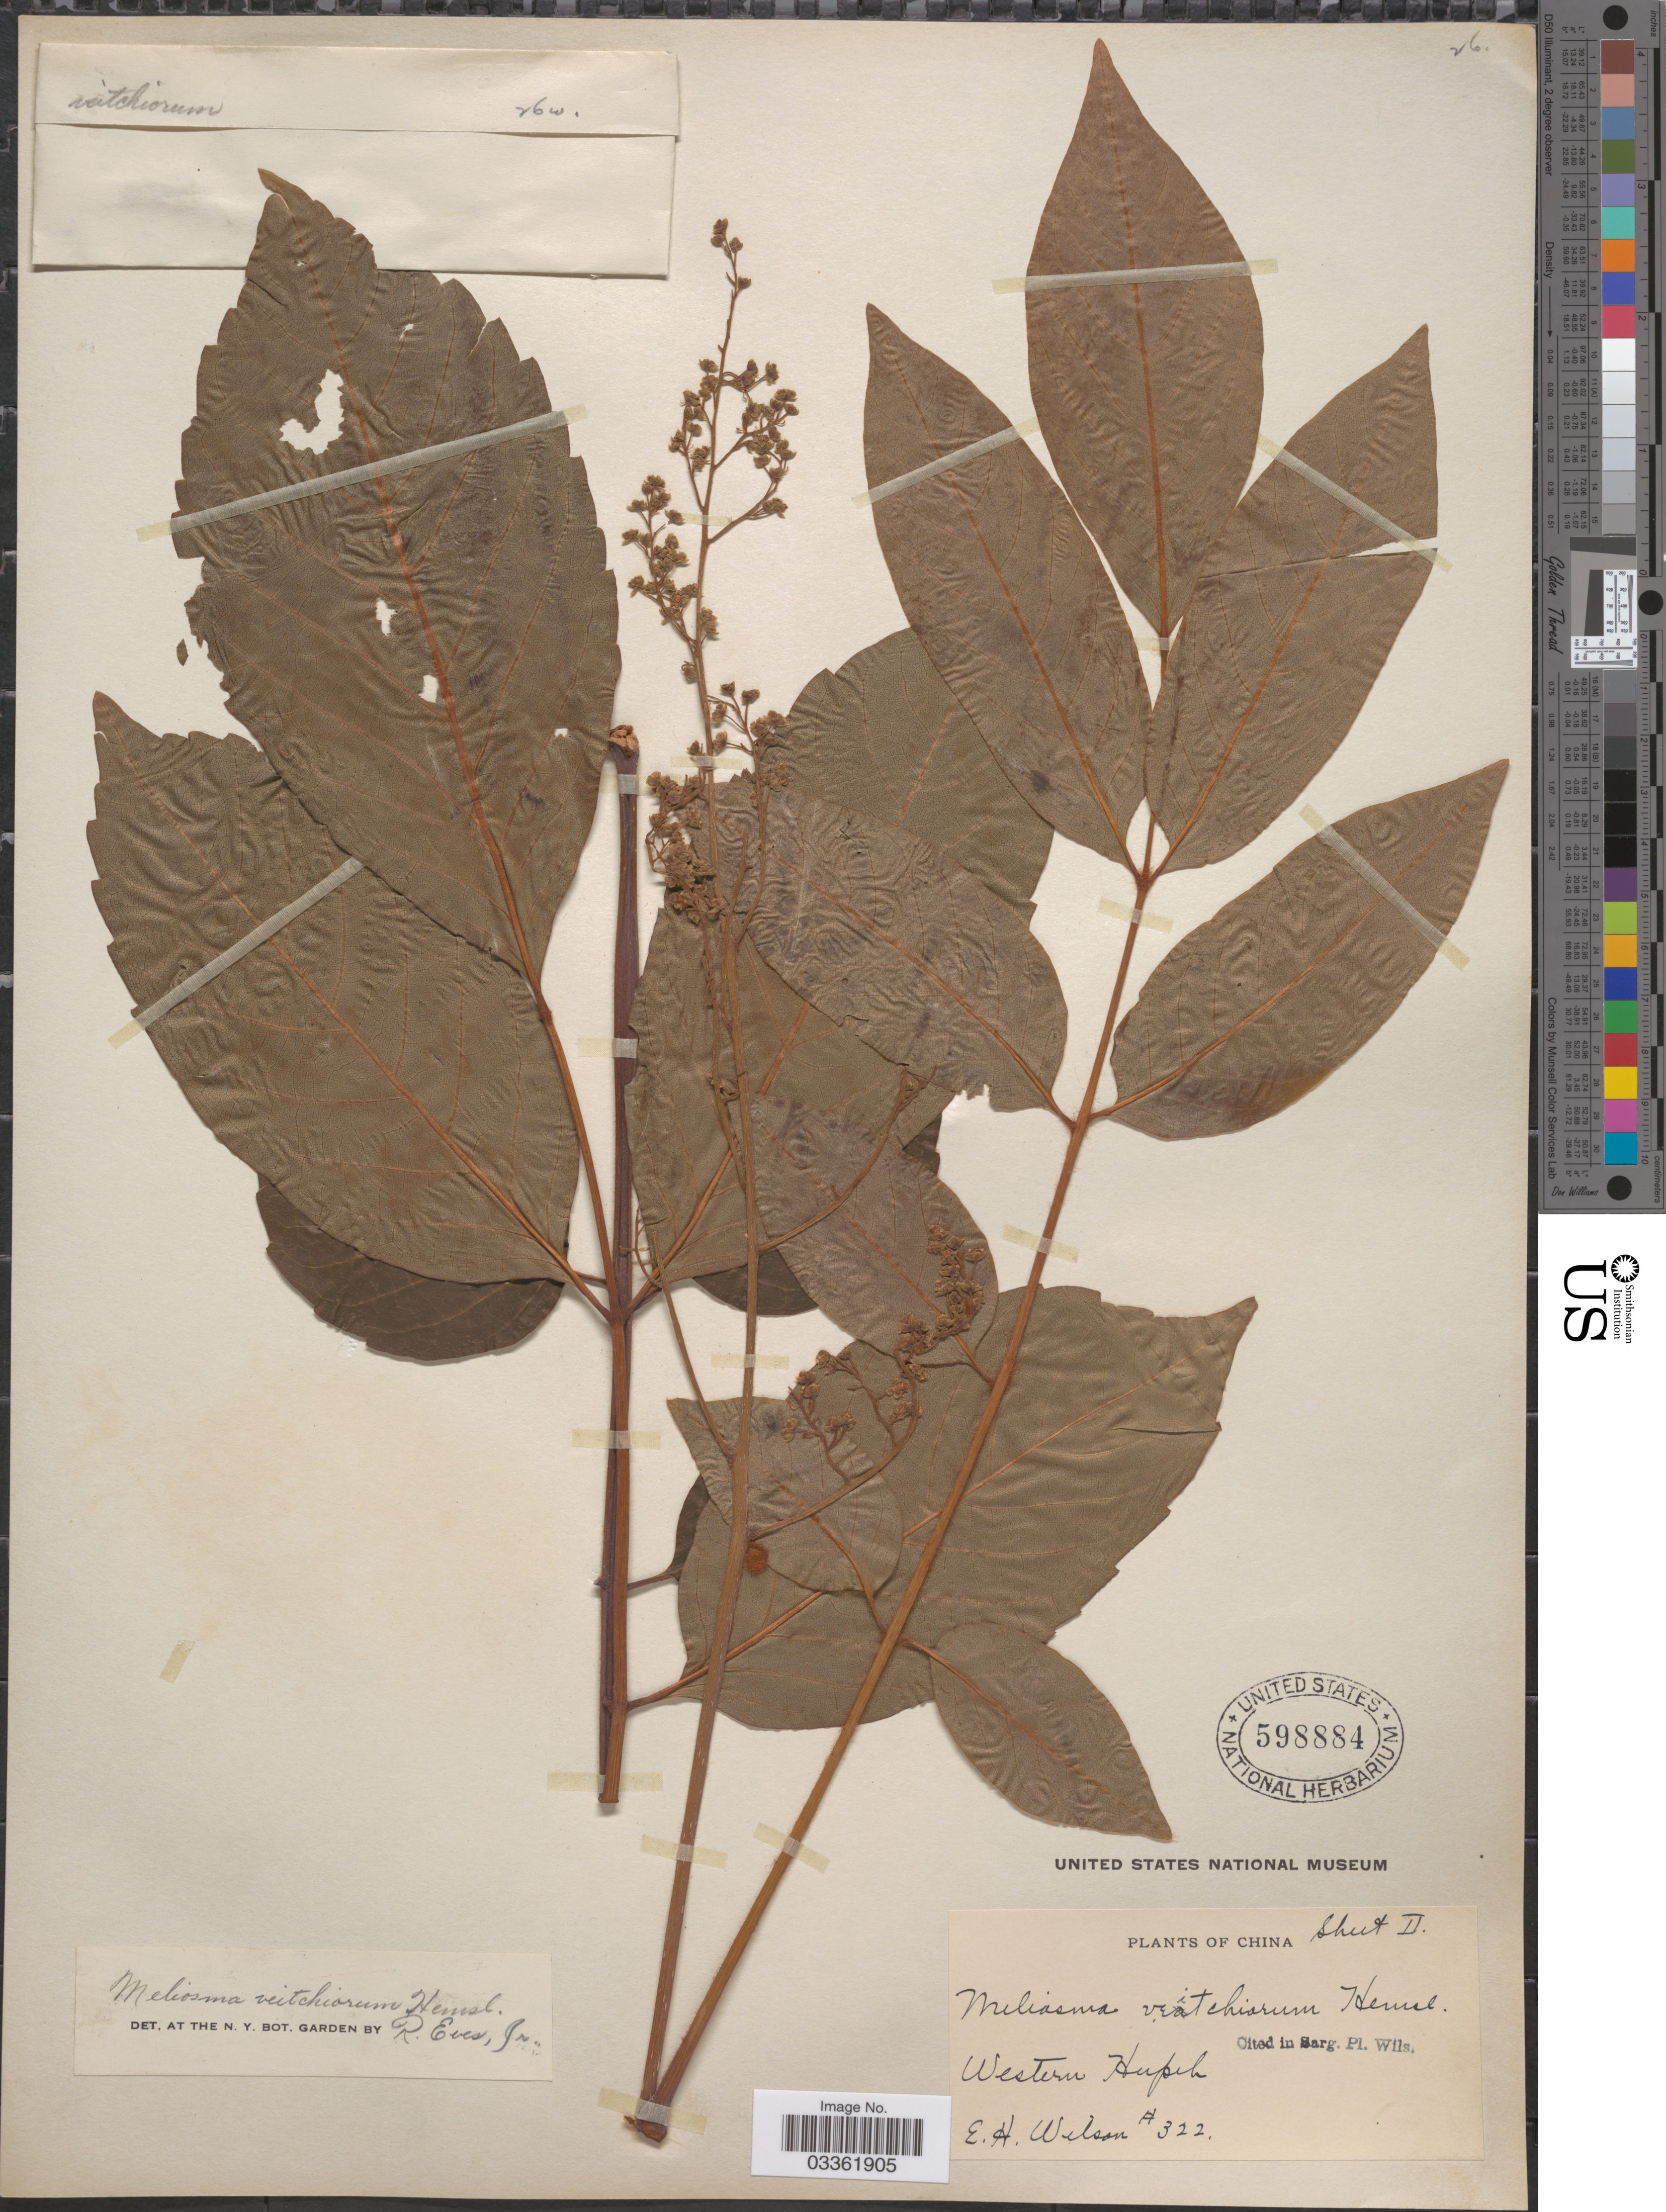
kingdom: Plantae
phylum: Tracheophyta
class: Magnoliopsida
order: Proteales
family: Sabiaceae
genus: Meliosma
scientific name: Meliosma veitchiorum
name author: Hemsl.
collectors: E. Wilson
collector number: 322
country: China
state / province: Hubei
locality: Western Hupeh.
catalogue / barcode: US 598884